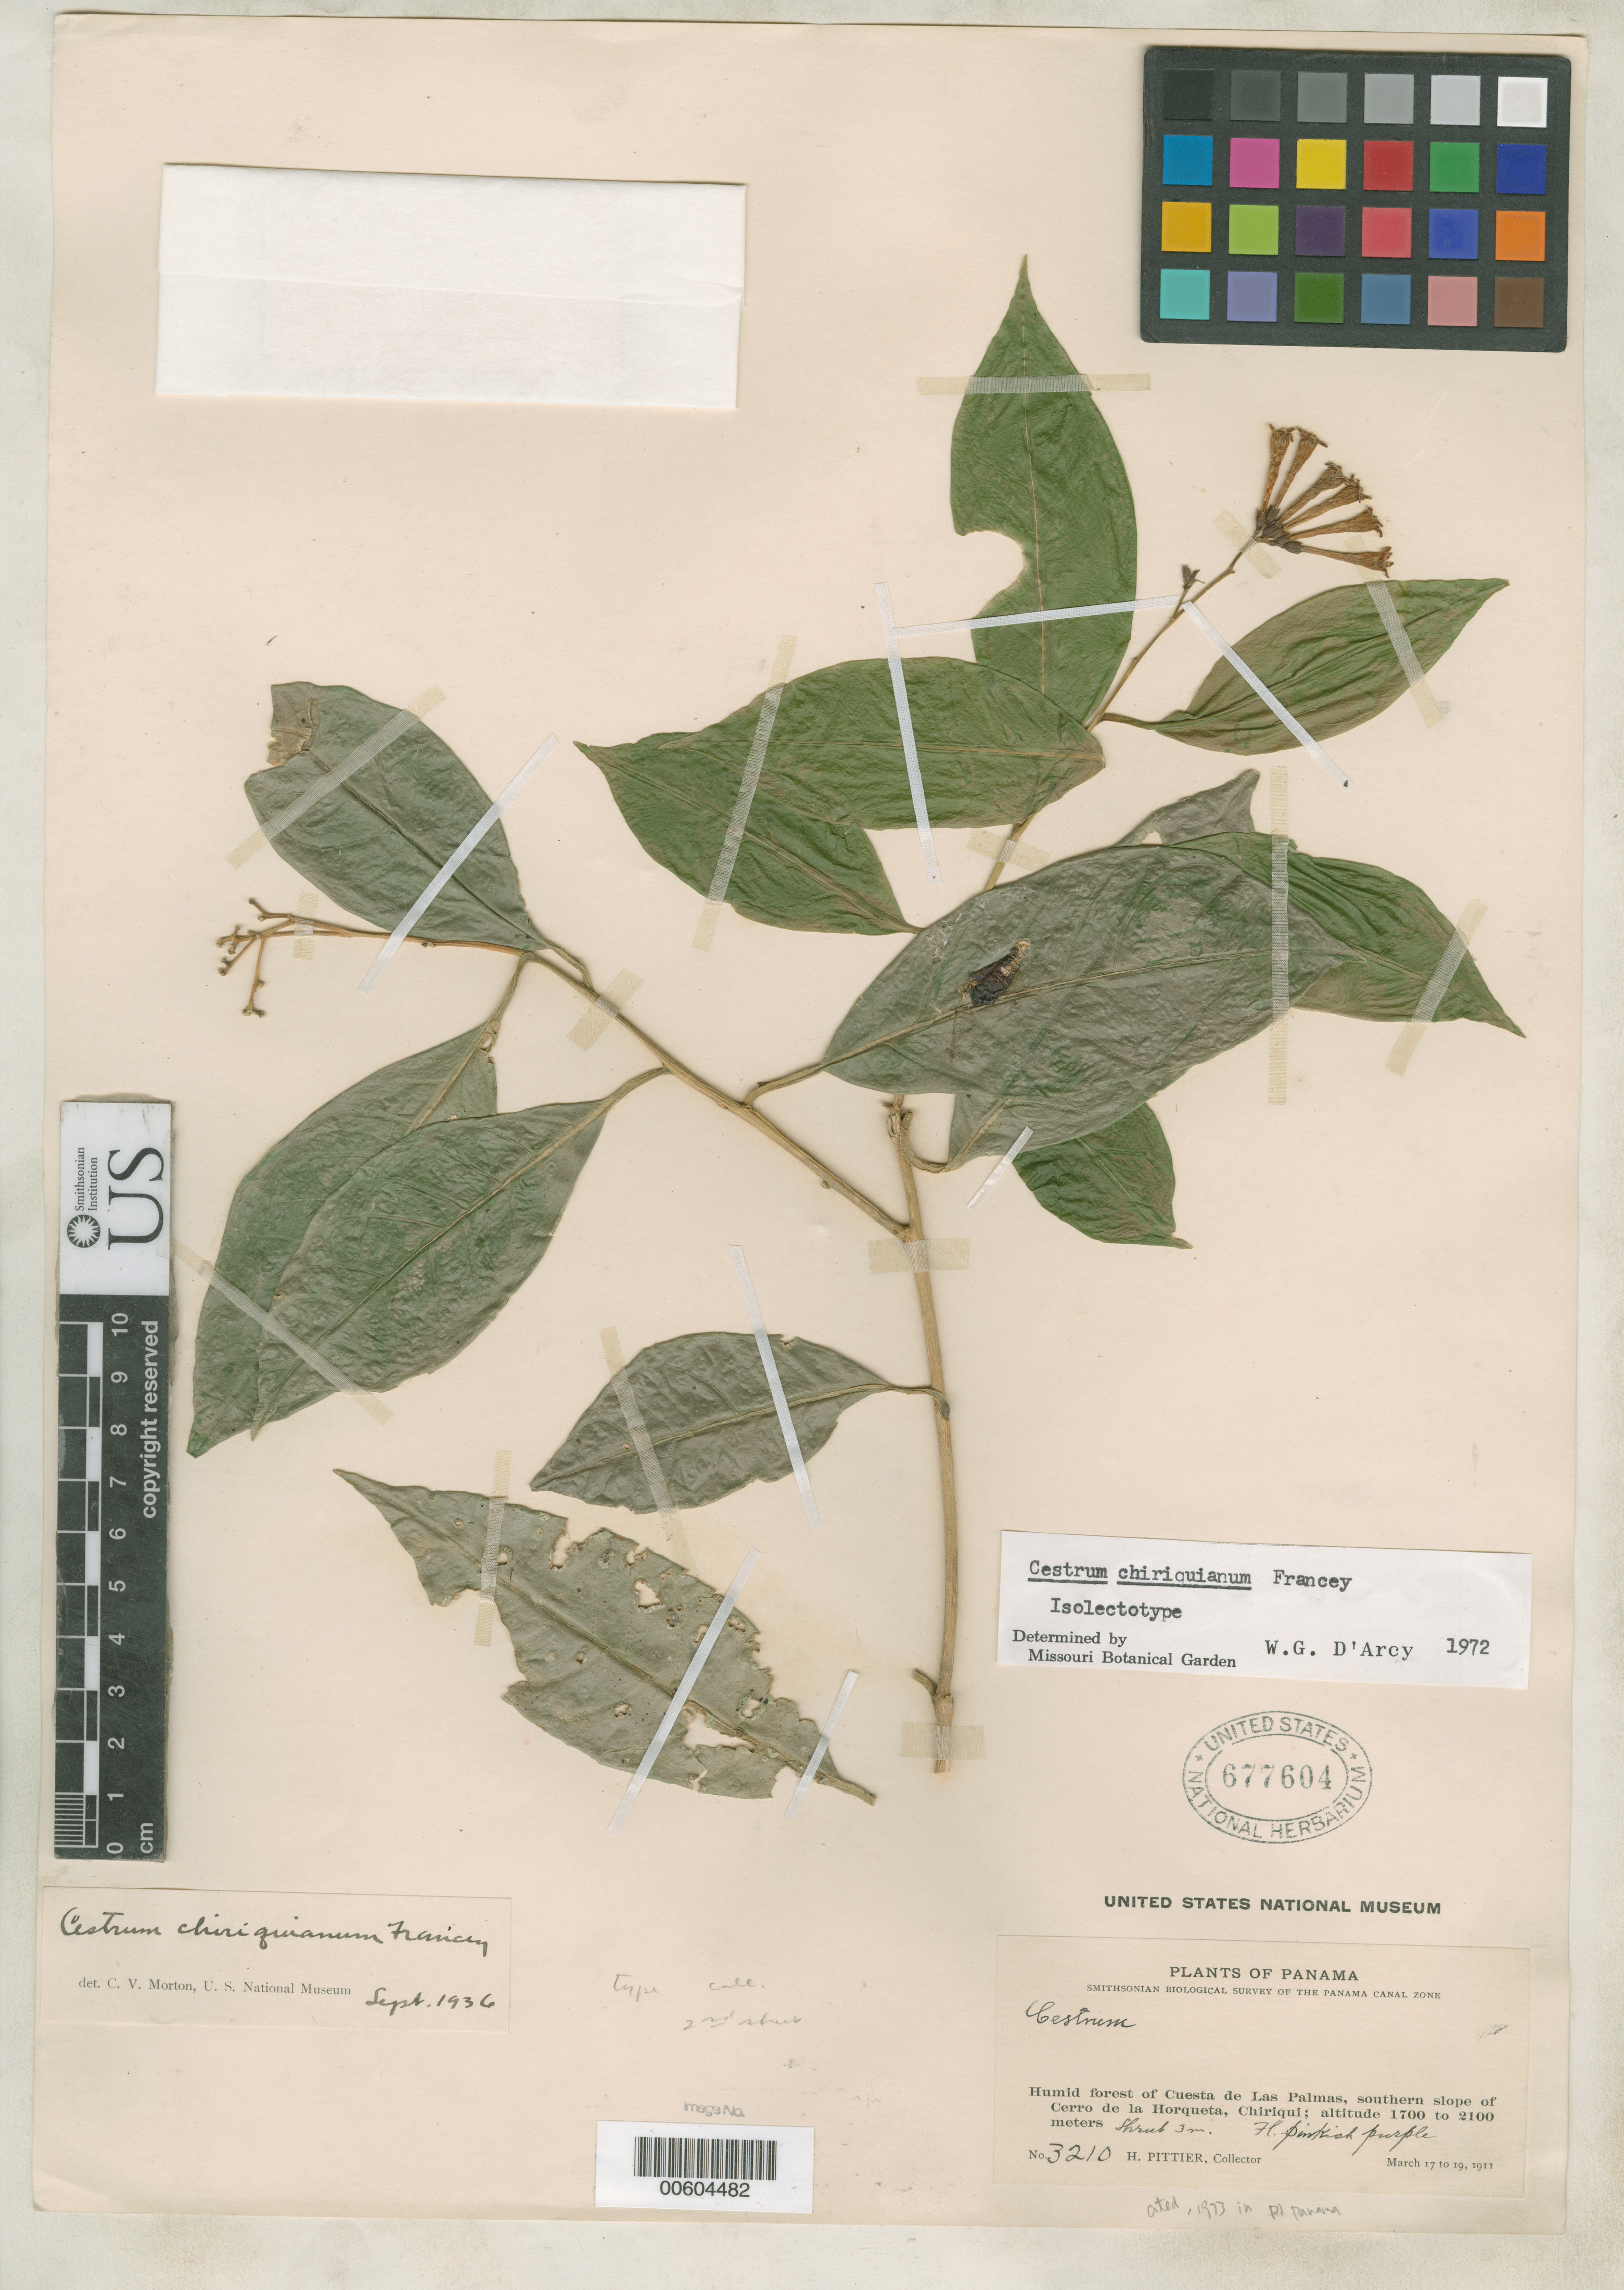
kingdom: Plantae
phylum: Tracheophyta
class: Magnoliopsida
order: Solanales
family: Solanaceae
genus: Cestrum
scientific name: Cestrum chiriquianum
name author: Francey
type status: Isolectotype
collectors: H. F. Pittier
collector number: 3210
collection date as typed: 17 Mar 1911 to 19 Mar 1911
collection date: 1911-03-17/1911-03-19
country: Panama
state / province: Chiriquí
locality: Cuesta de Las Palmas, southern slope of Cerro de la HorqueSta.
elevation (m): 1700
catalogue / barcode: US 677604